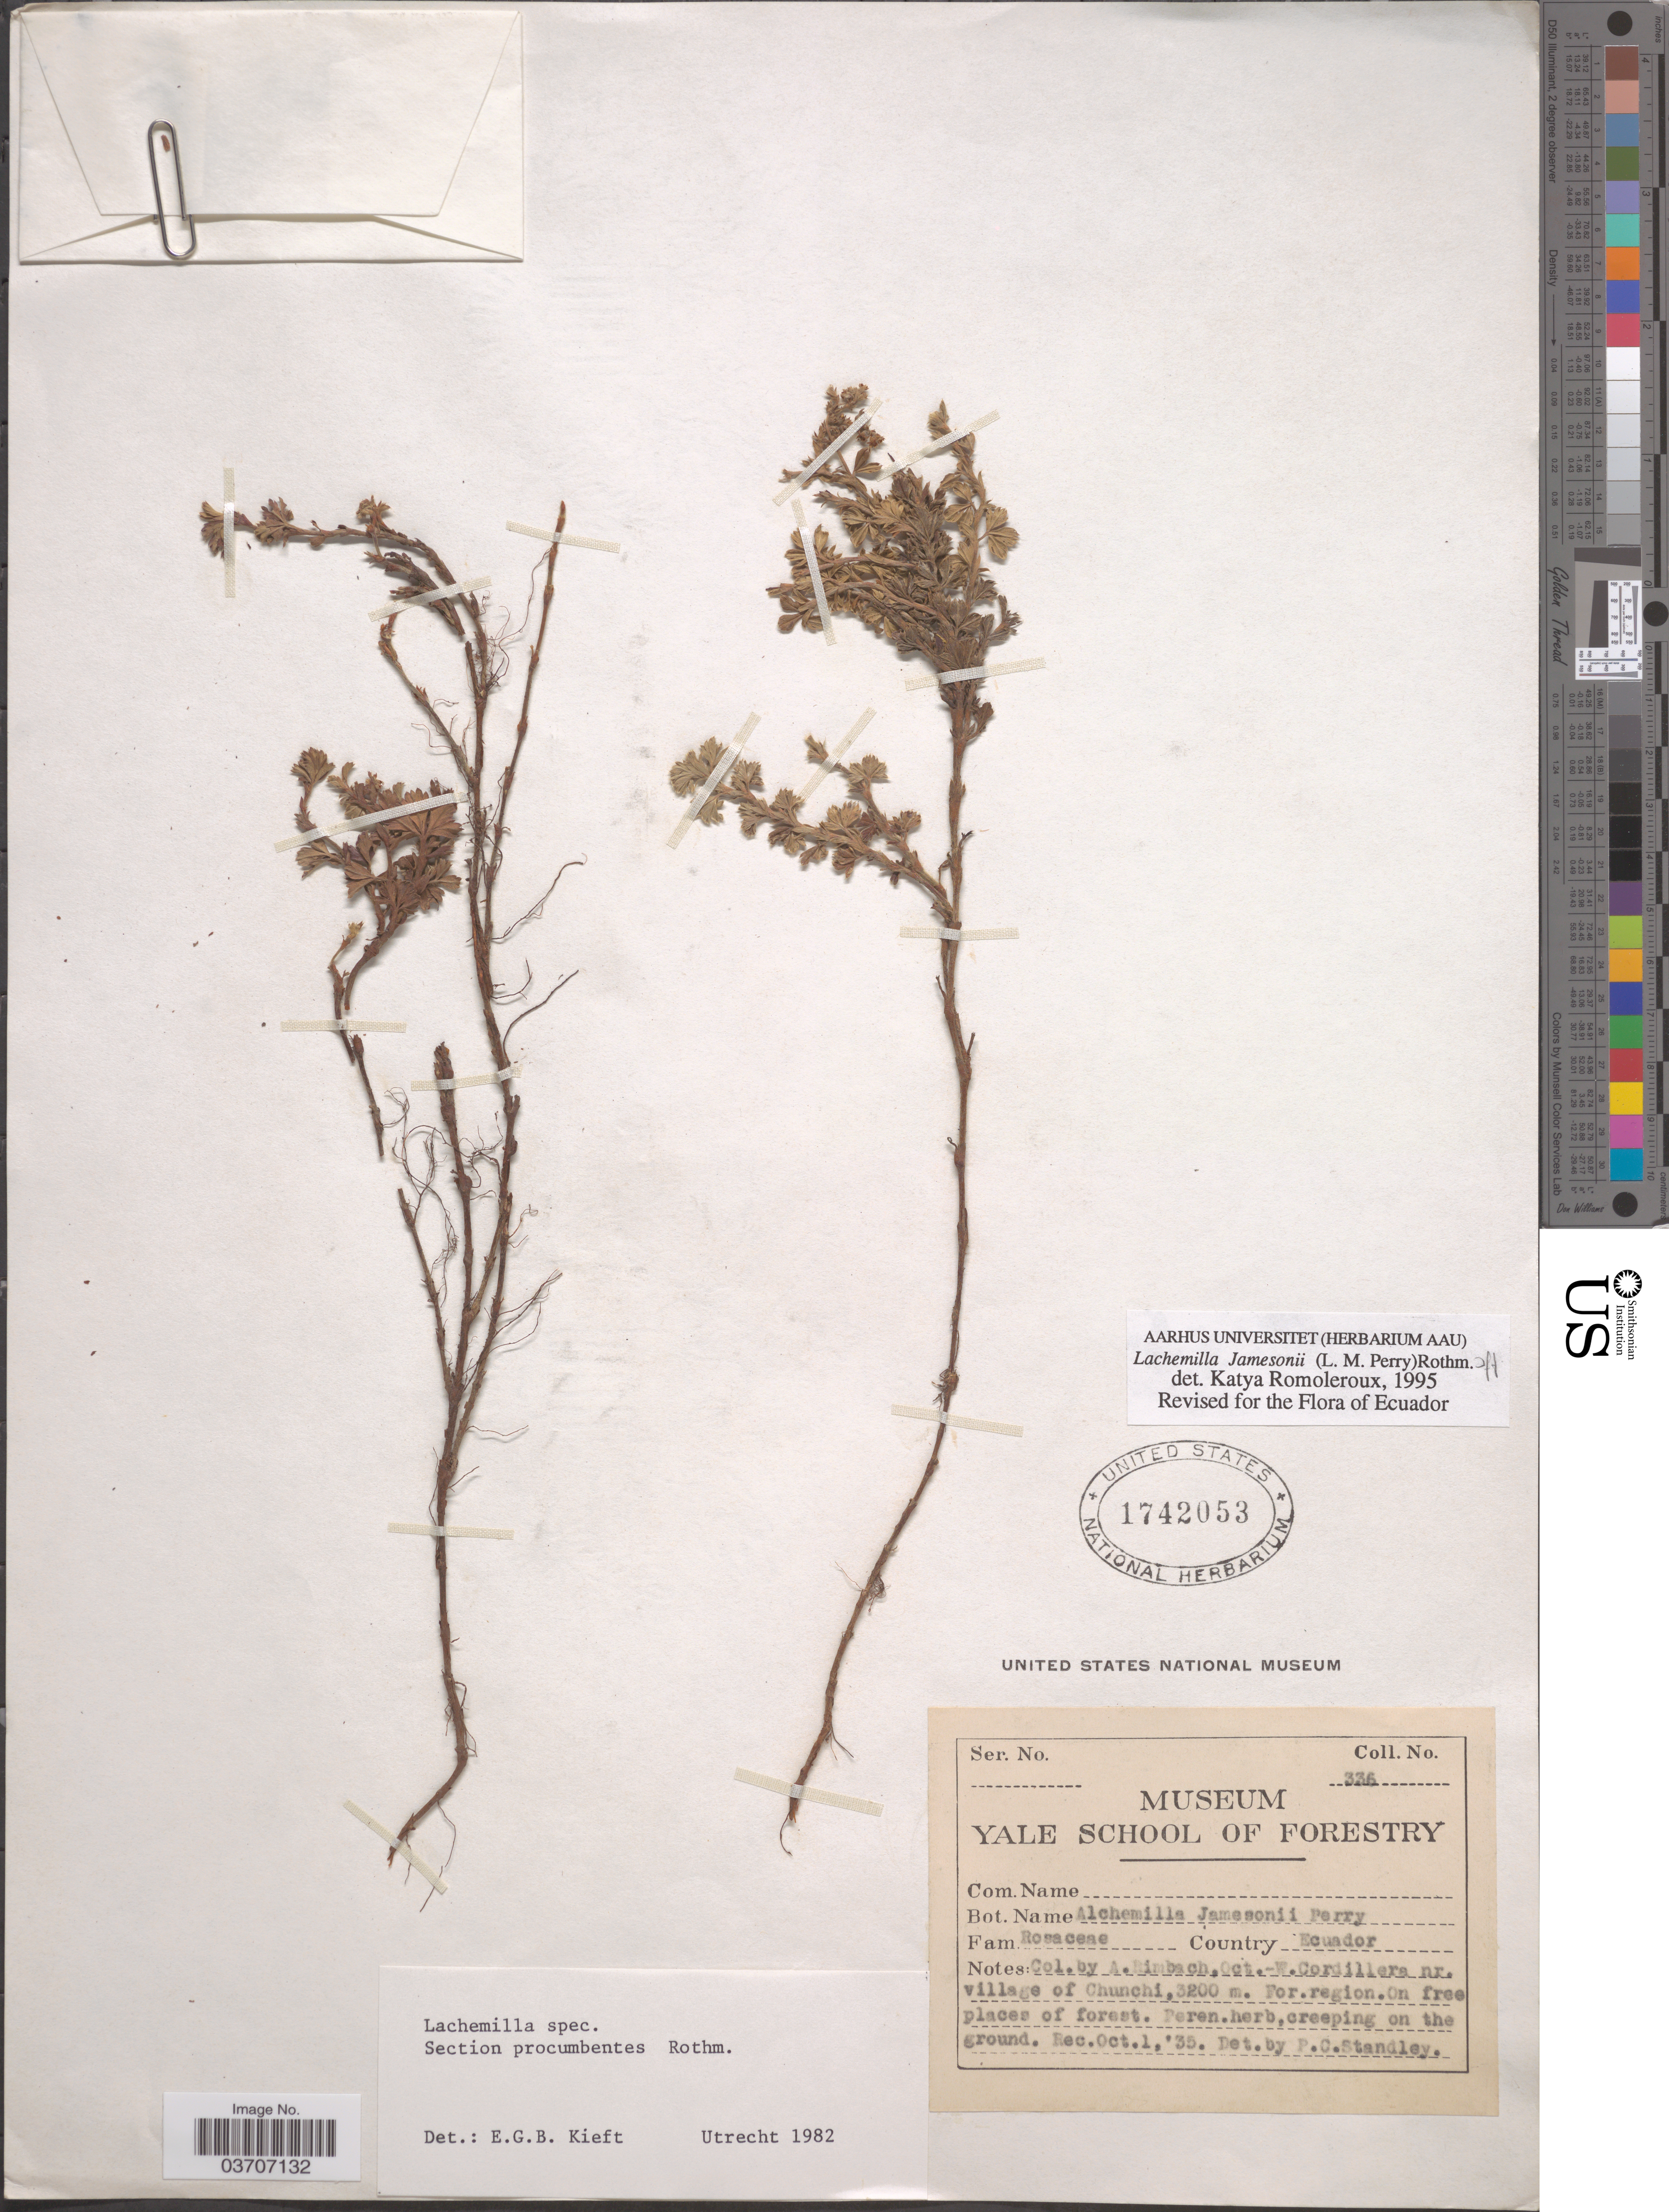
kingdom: Plantae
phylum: Tracheophyta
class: Magnoliopsida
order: Rosales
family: Rosaceae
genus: Lachemilla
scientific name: Lachemilla jamesonii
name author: (L.M. Perry) Rothm.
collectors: A. Rimbach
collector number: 336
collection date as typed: Transcribed d/m/y: 1/10/35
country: Ecuador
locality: Oct. [unsure placement] -W. Cordillera nr. village of Chunchi. For.region.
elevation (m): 3200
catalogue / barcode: US 1742053